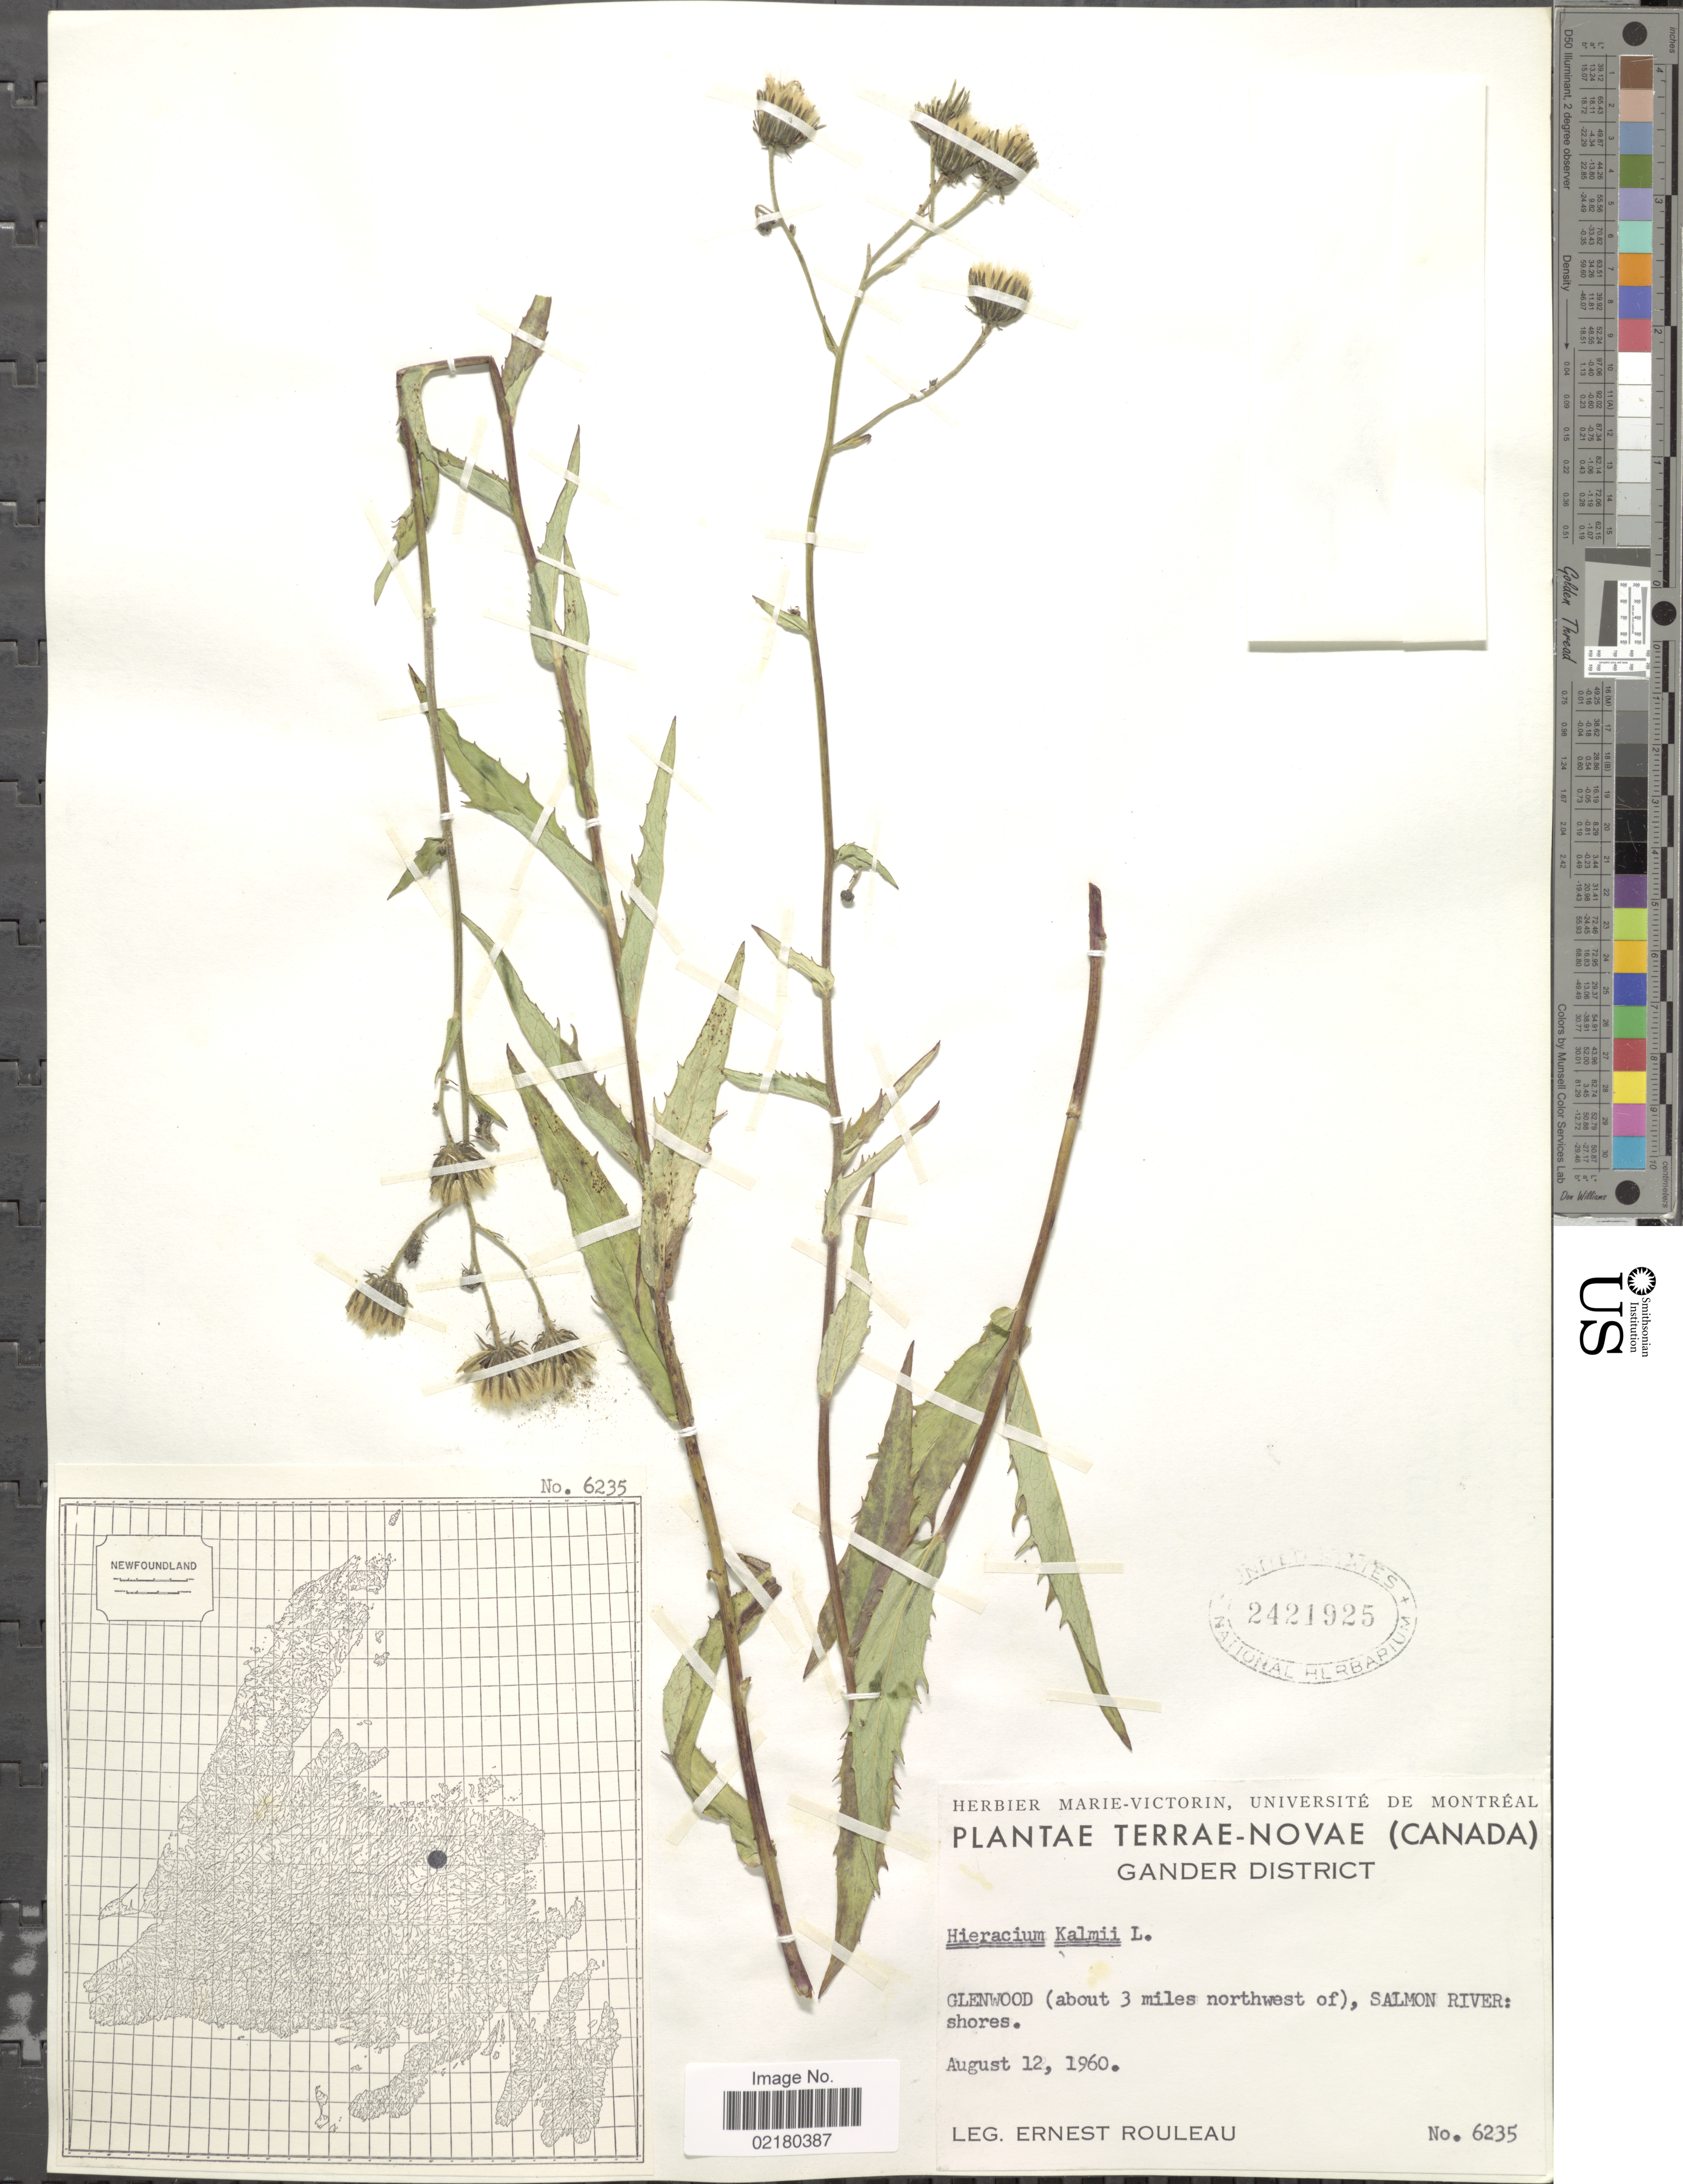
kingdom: Plantae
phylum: Tracheophyta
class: Magnoliopsida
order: Asterales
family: Asteraceae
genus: Hieracium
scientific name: Hieracium umbellatum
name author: L.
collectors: E. Rouleau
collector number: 6235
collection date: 1960-08-12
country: Canada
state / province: Newfoundland and Labrador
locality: Terrae-Novae, Gander District, Glenwood (about 3 miles northwest of ), Salmon River: shores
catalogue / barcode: US 2421925